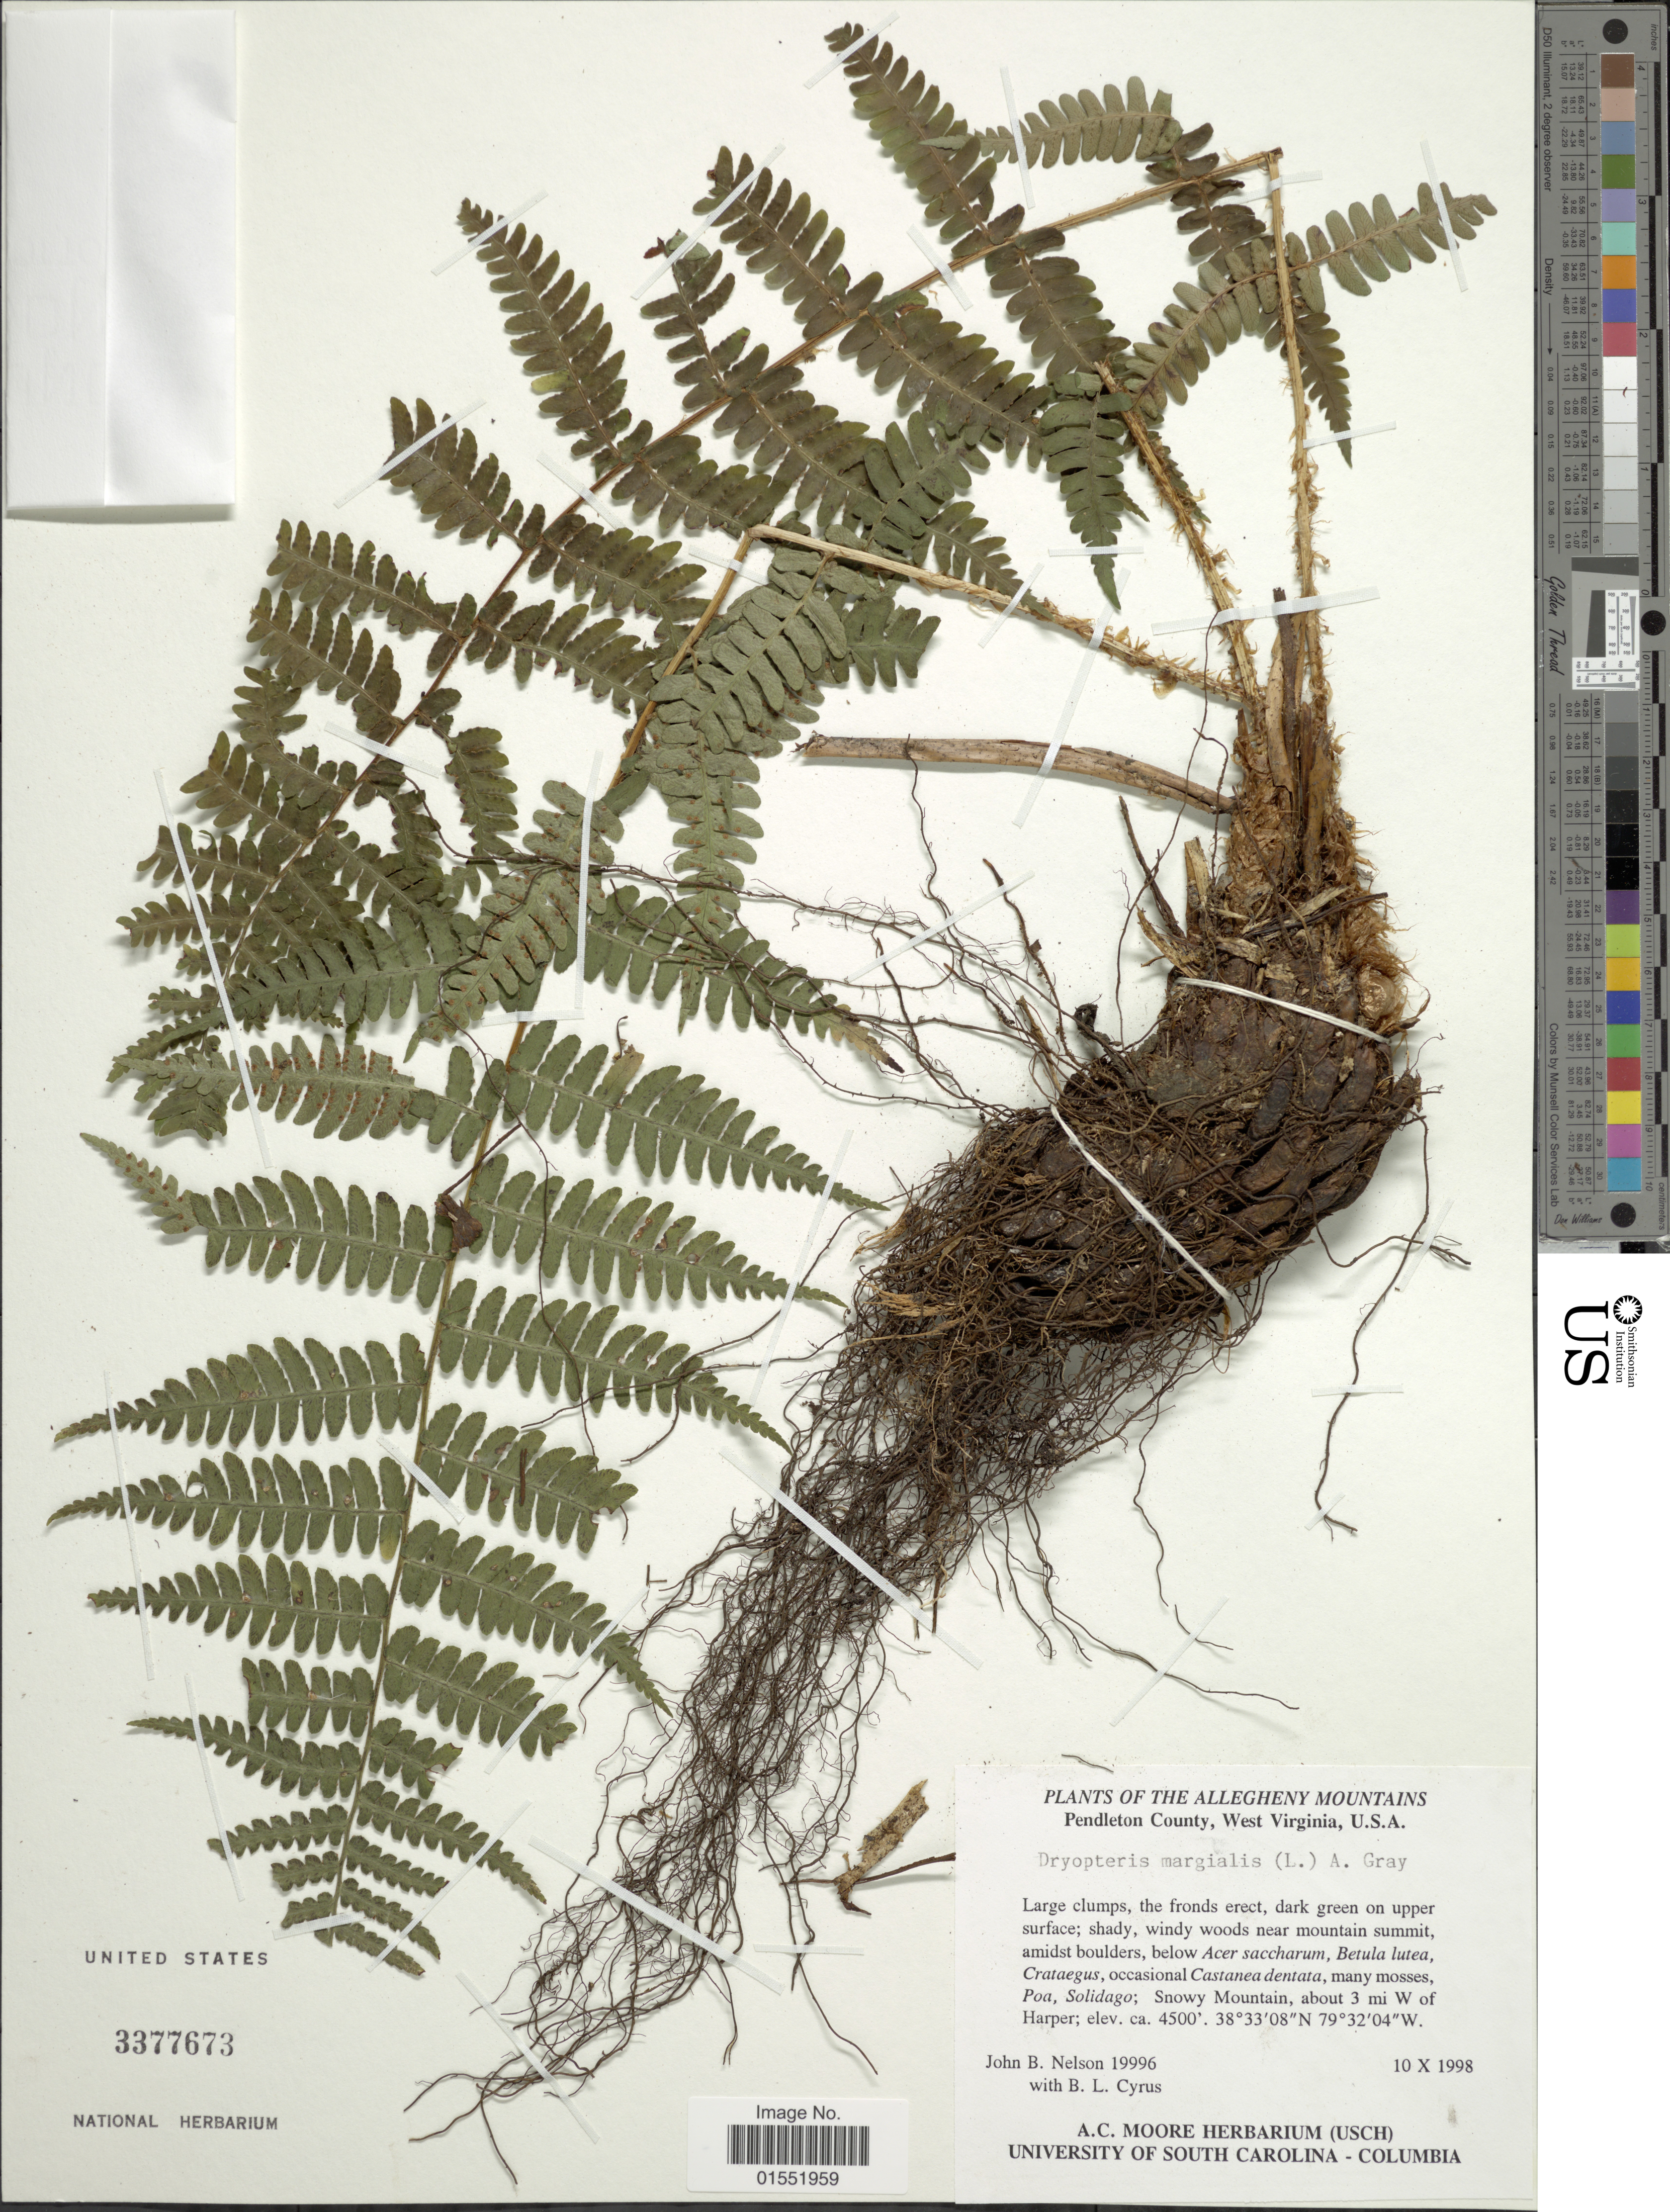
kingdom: Plantae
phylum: Tracheophyta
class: Polypodiopsida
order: Polypodiales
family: Dryopteridaceae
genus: Dryopteris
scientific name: Dryopteris marginalis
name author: (L.) A. Gray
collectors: J. B. Nelson & B. Cyrus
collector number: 19996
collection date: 1998-10-10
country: United States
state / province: West Virginia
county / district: Pendleton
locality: Allegheny Mountains. Pendleton County, Snowy Mountains, about 3 mi W of Harper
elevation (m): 1372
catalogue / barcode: US 3377673